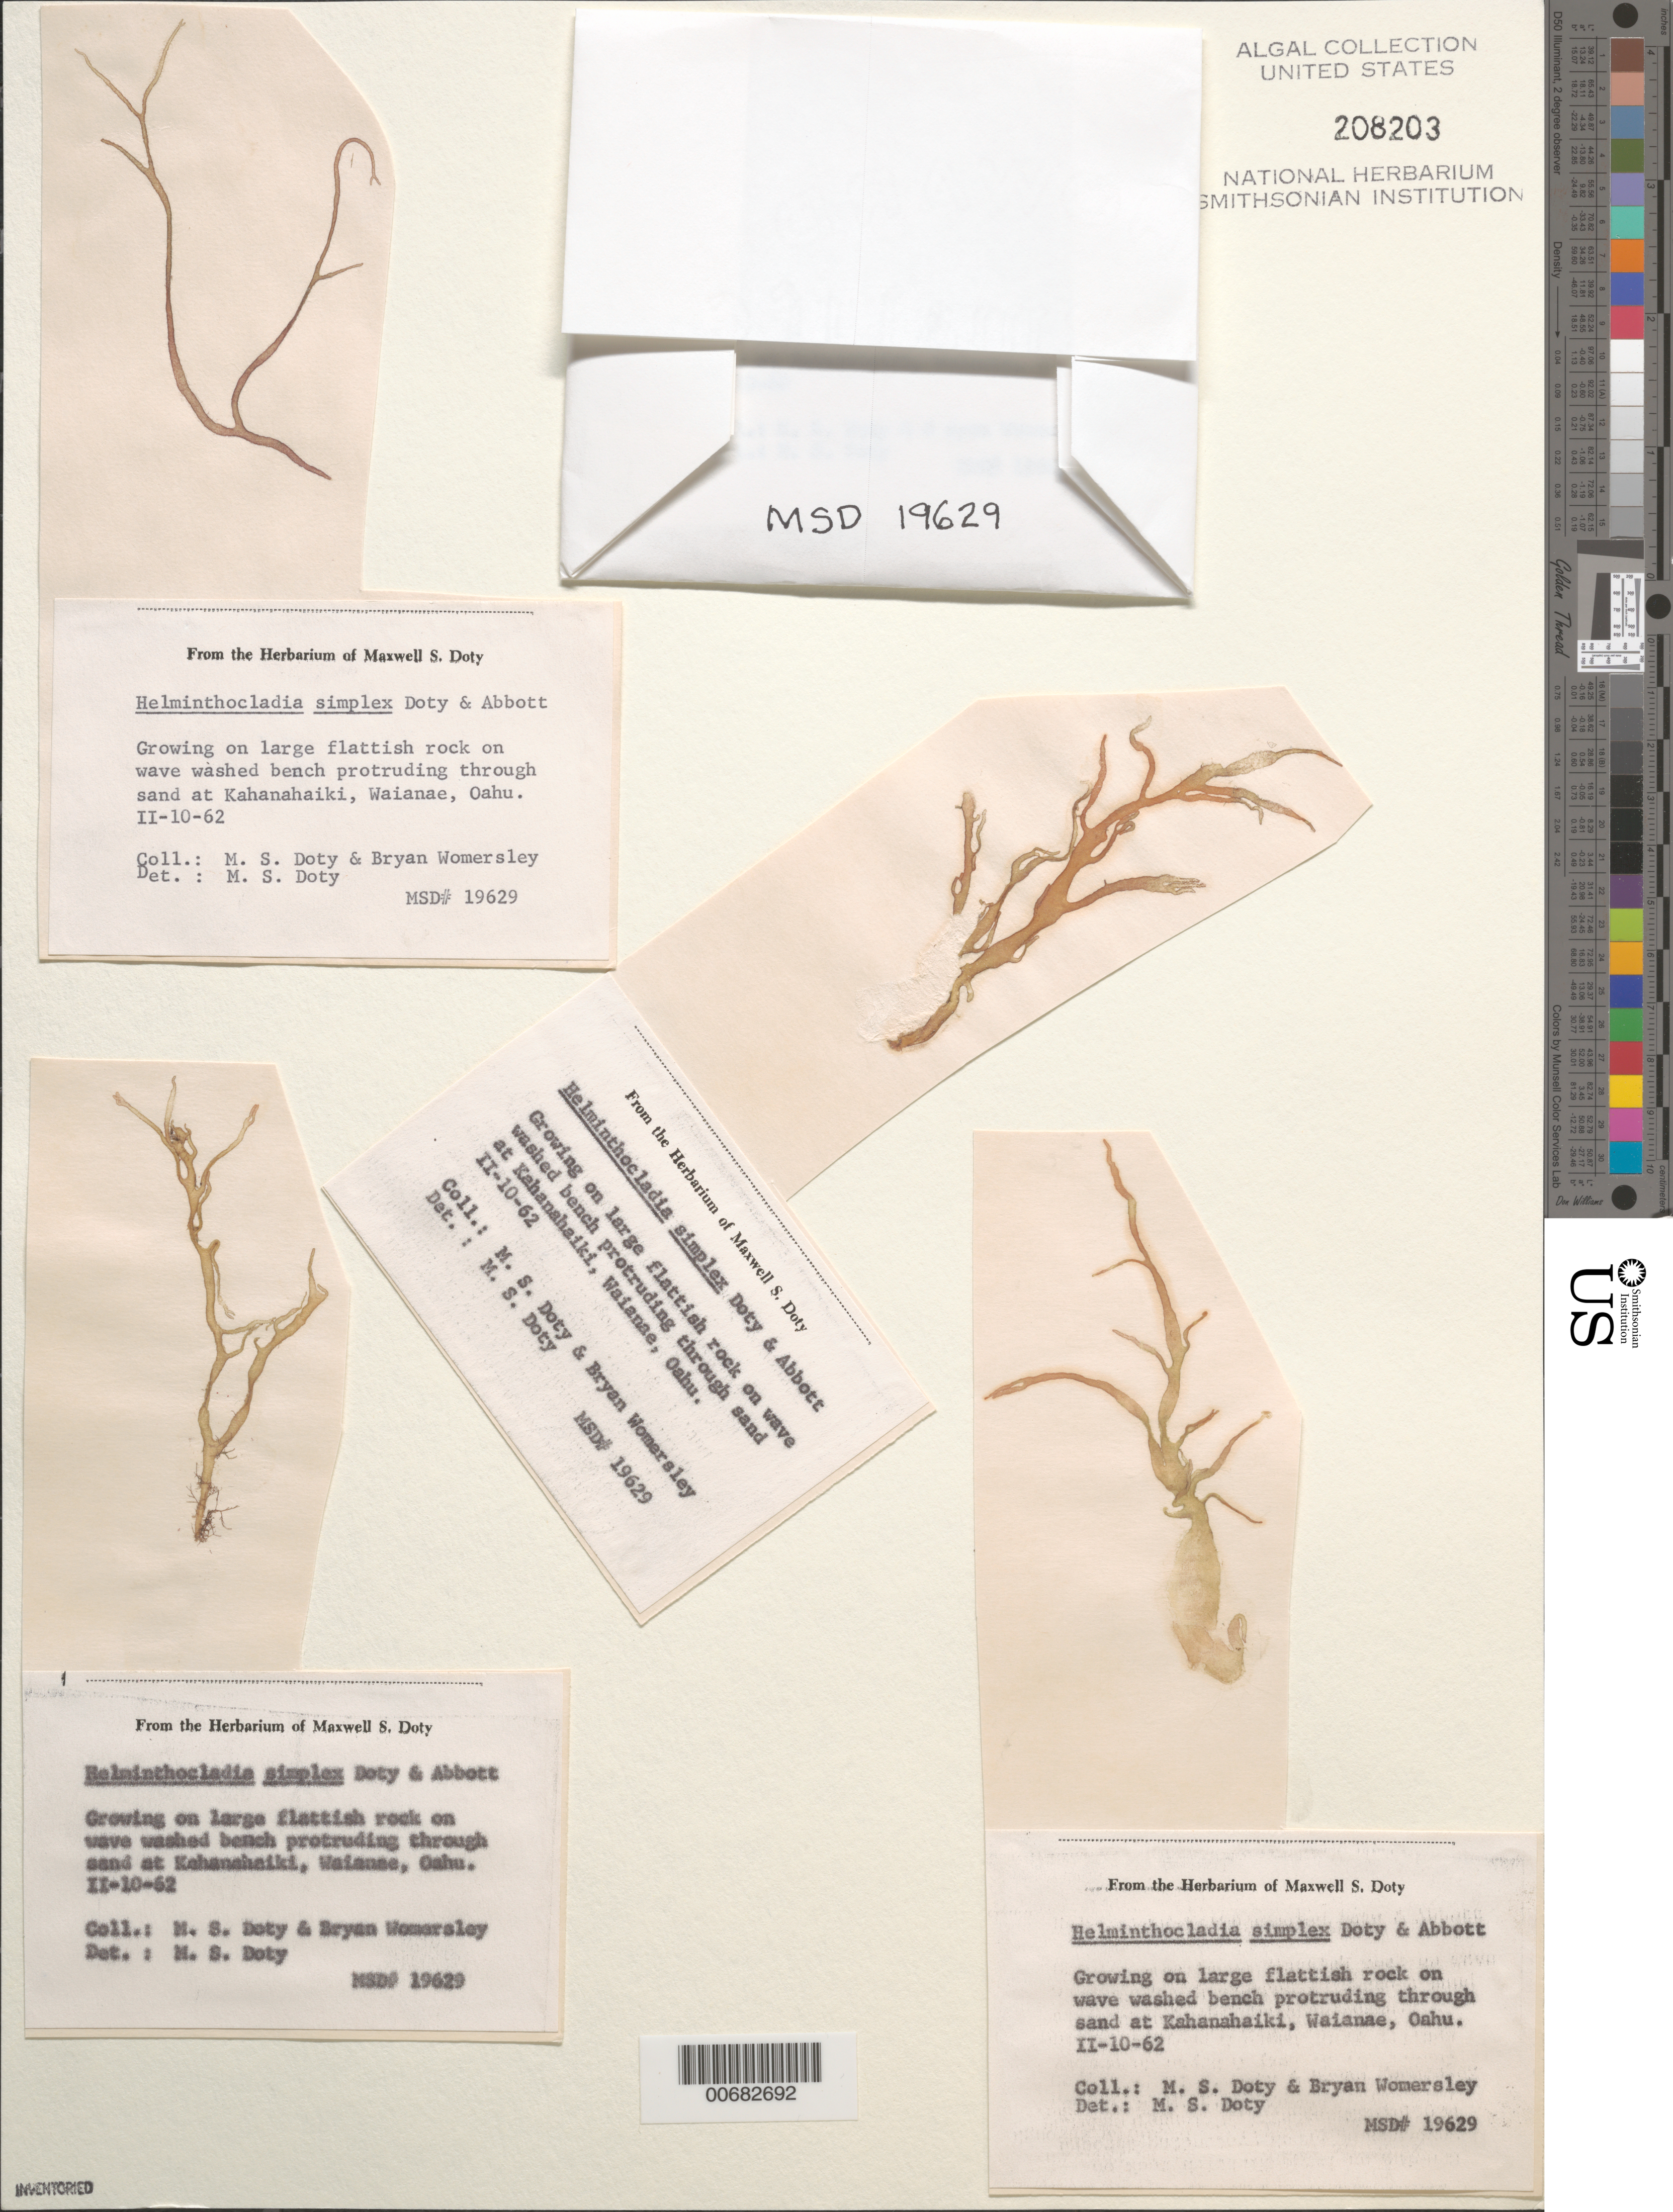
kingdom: Plantae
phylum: Rhodophyta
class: Florideophyceae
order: Nemaliales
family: Liagoraceae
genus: Helminthocladia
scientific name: Helminthocladia simplex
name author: Doty & I.A. Abbott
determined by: Doty, M. S.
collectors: M. S. Doty & H. B. S. Womersley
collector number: MSD 19629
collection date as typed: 10 Feb 1962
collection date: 1962-02-10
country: United States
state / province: Hawaii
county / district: Honolulu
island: Oahu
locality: Kahanahaiki, Waianae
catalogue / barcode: US 208203